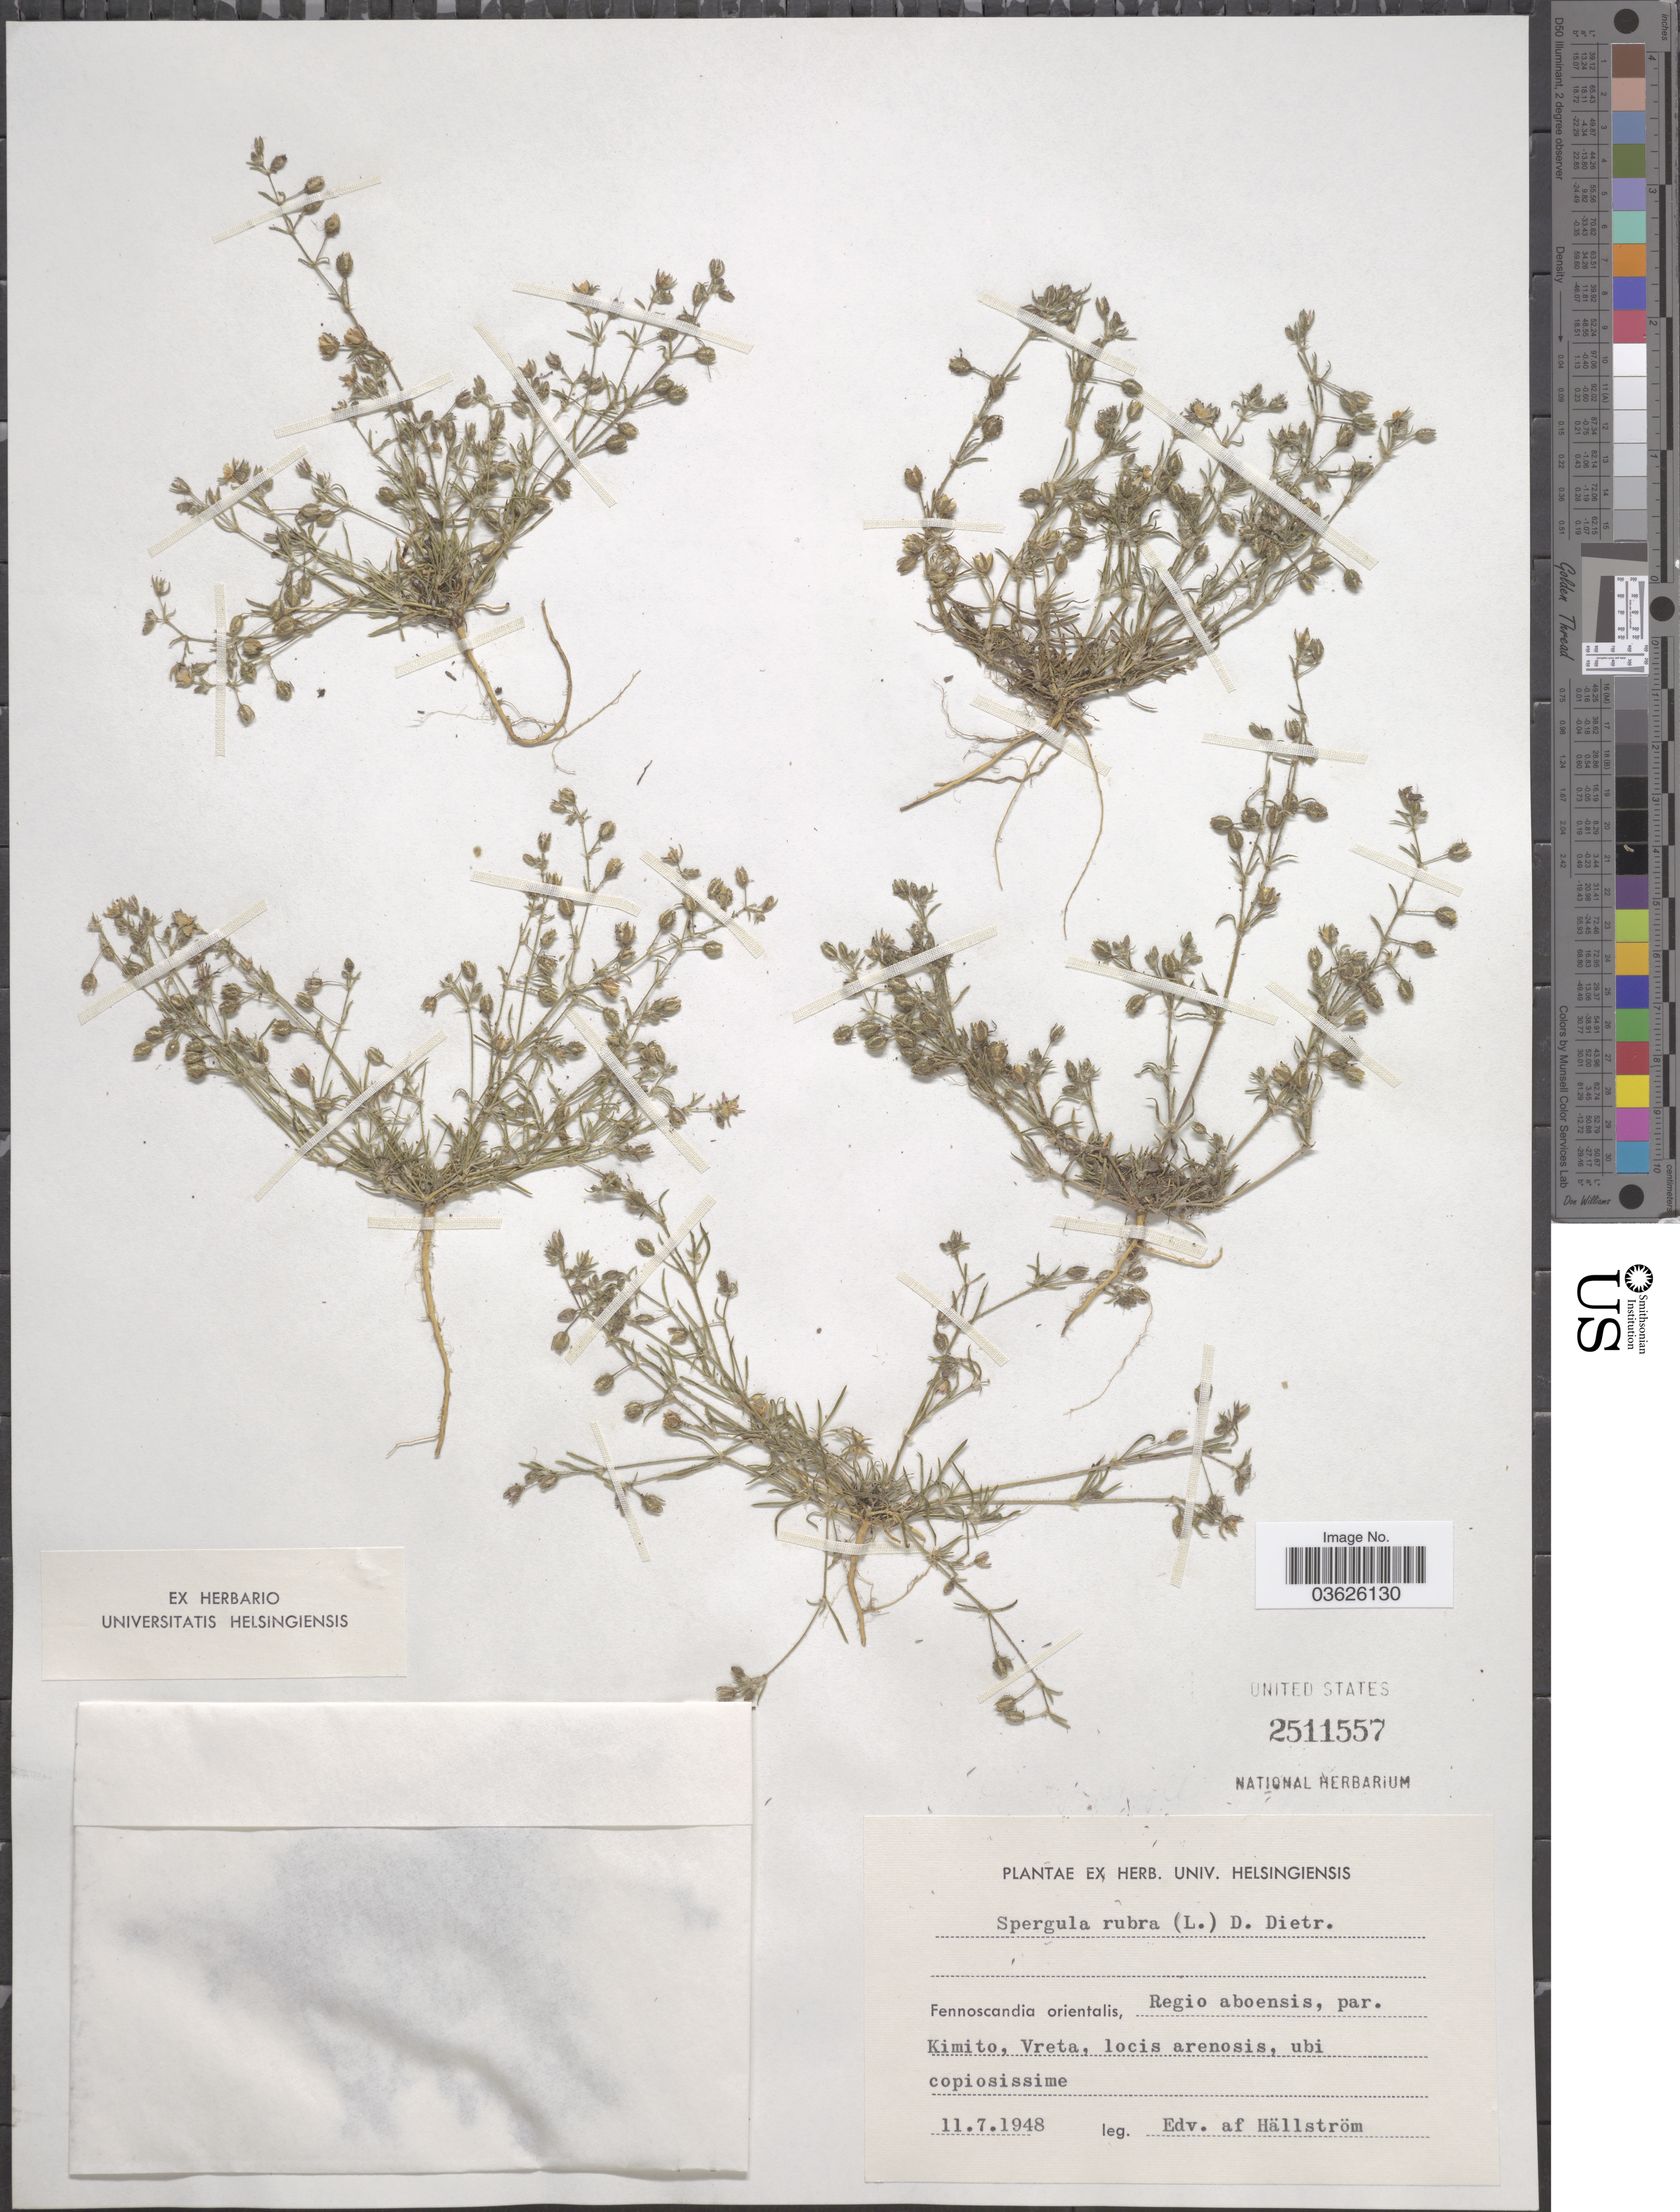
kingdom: Plantae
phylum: Tracheophyta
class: Magnoliopsida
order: Caryophyllales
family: Caryophyllaceae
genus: Spergularia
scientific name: Spergularia rubra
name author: (L.) J. Presl & C. Presl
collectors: E. Hällström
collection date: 1948-07-11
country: Finland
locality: Fennoscandia orientalis, Regio aboensis, par. Kimito, Vreta, locis arenosis, ubi copiosissime.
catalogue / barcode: US 2511557